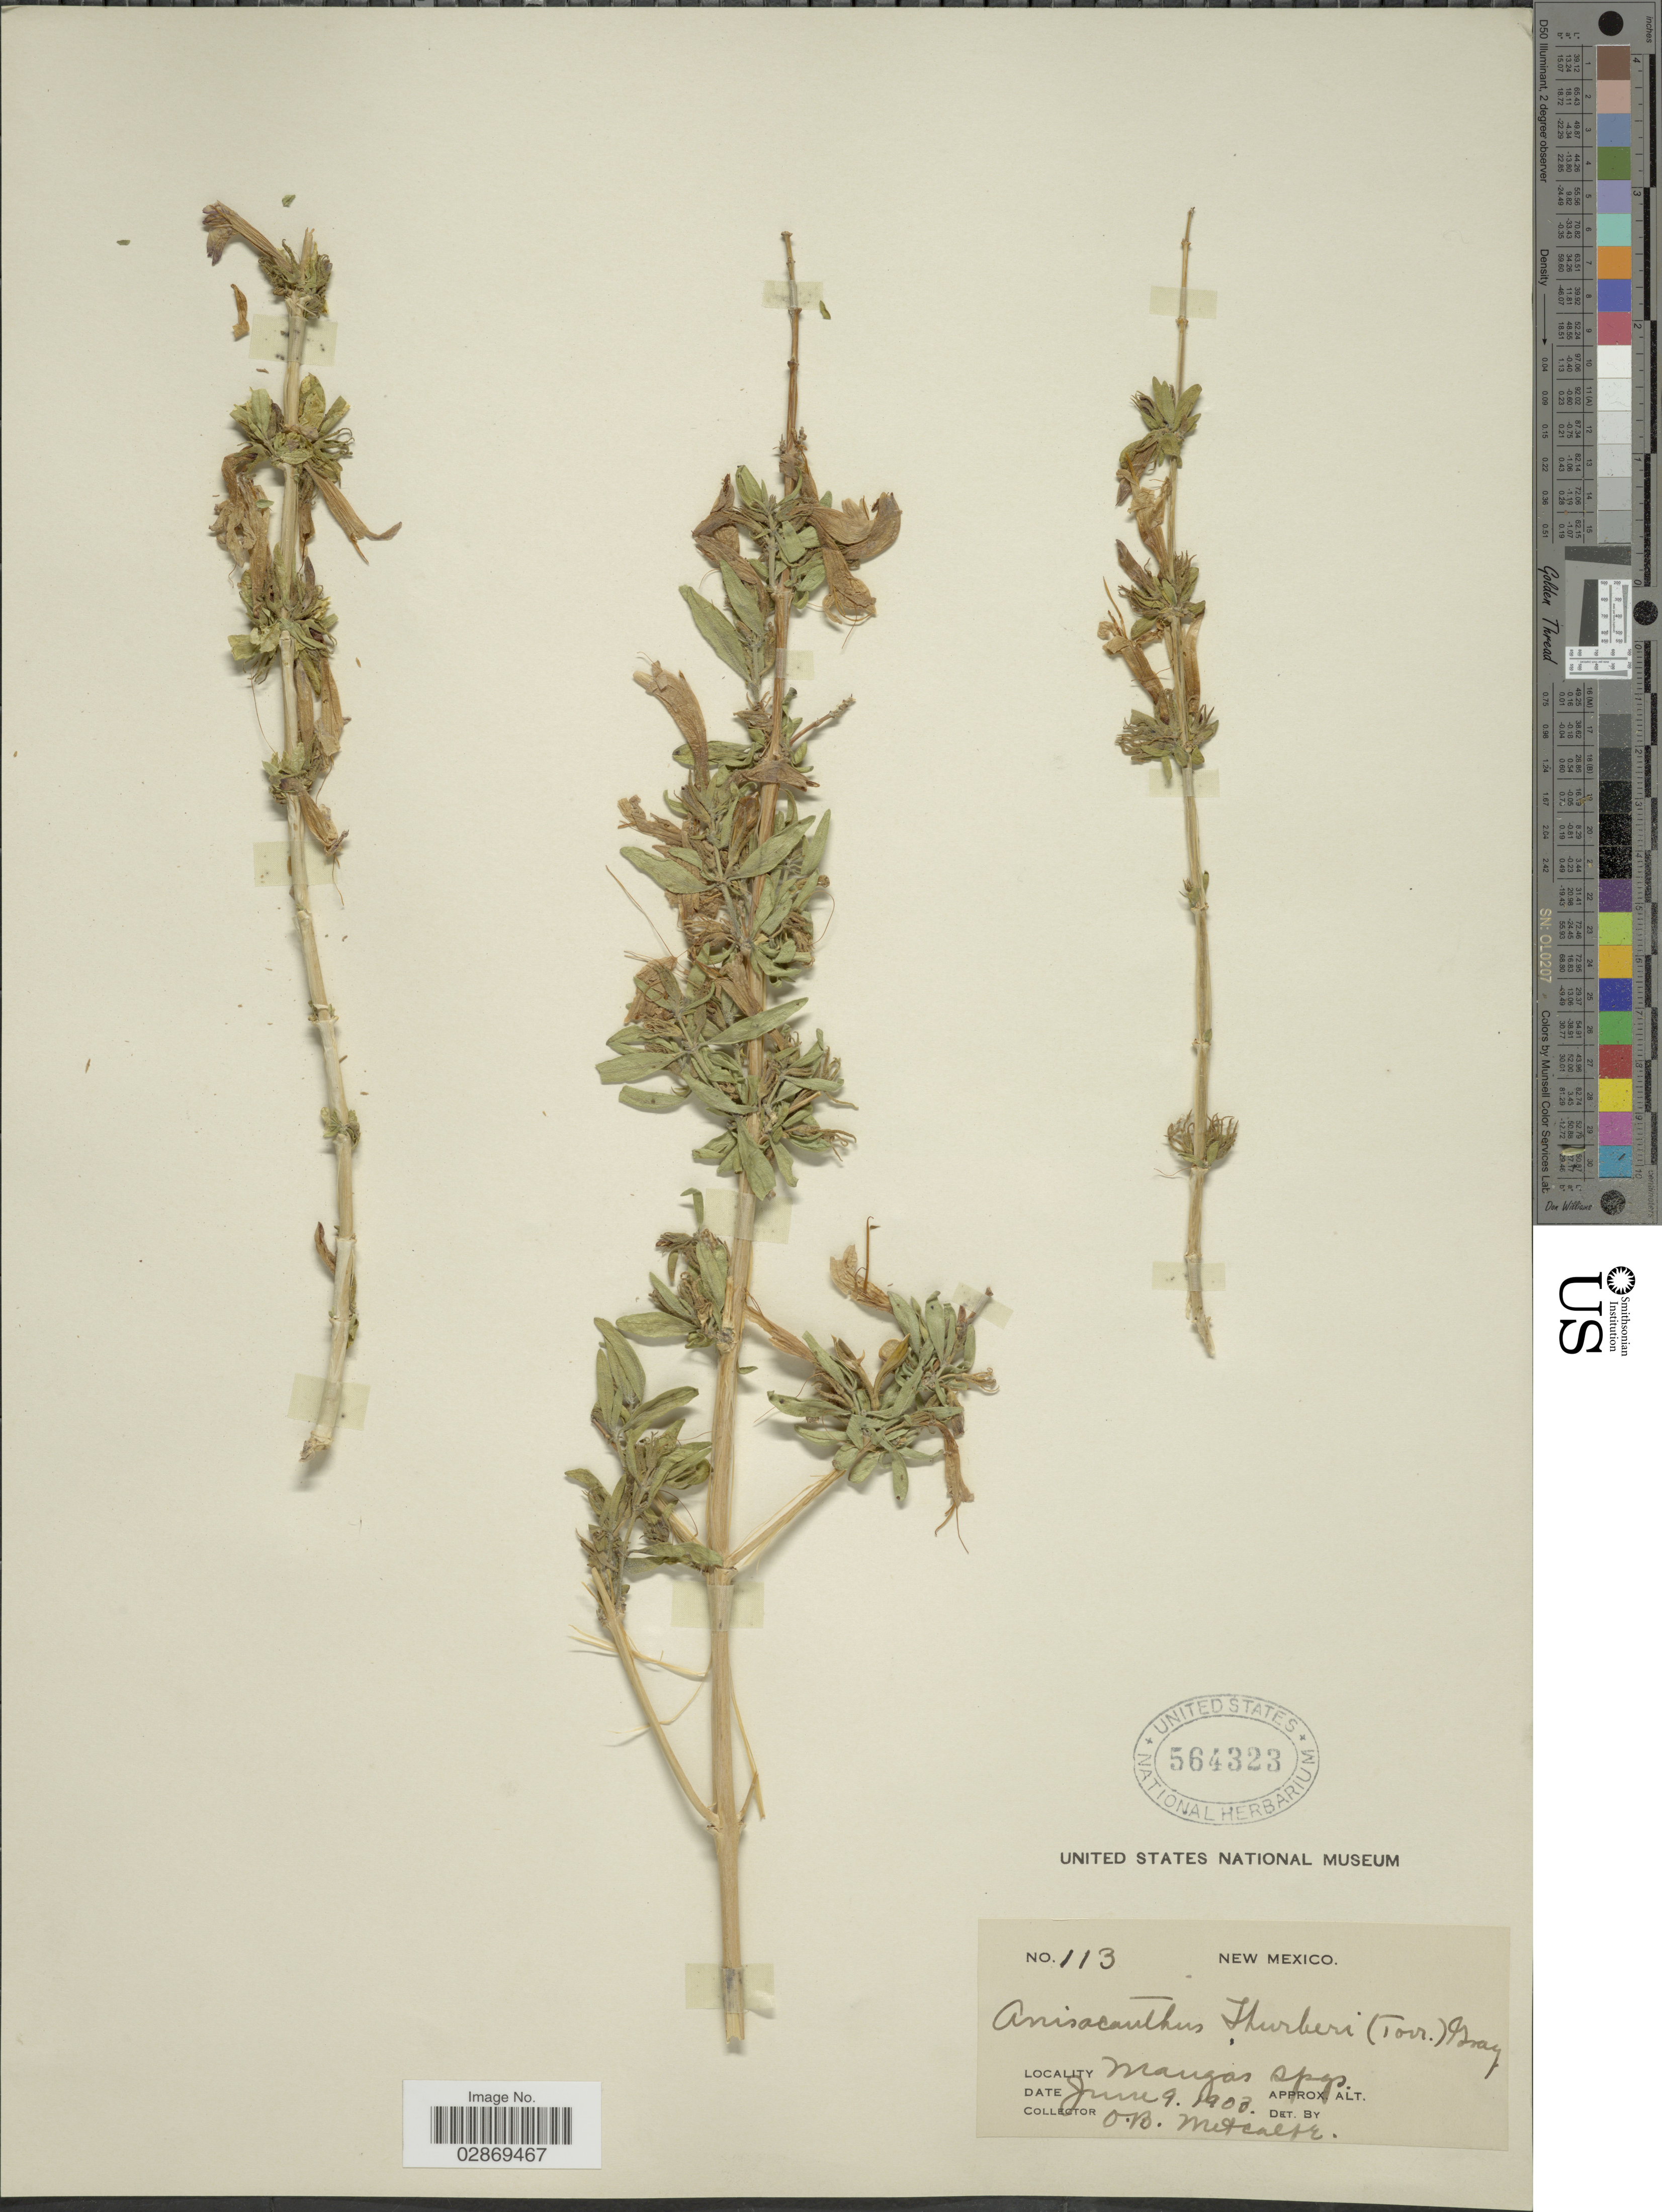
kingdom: Plantae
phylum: Tracheophyta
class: Magnoliopsida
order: Lamiales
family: Acanthaceae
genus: Anisacanthus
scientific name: Anisacanthus thurberi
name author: (Torr.) A. Gray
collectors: O. B. Metcalfe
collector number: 113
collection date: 1903-06-09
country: United States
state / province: New Mexico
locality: Mangas Spgs.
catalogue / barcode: US 564323